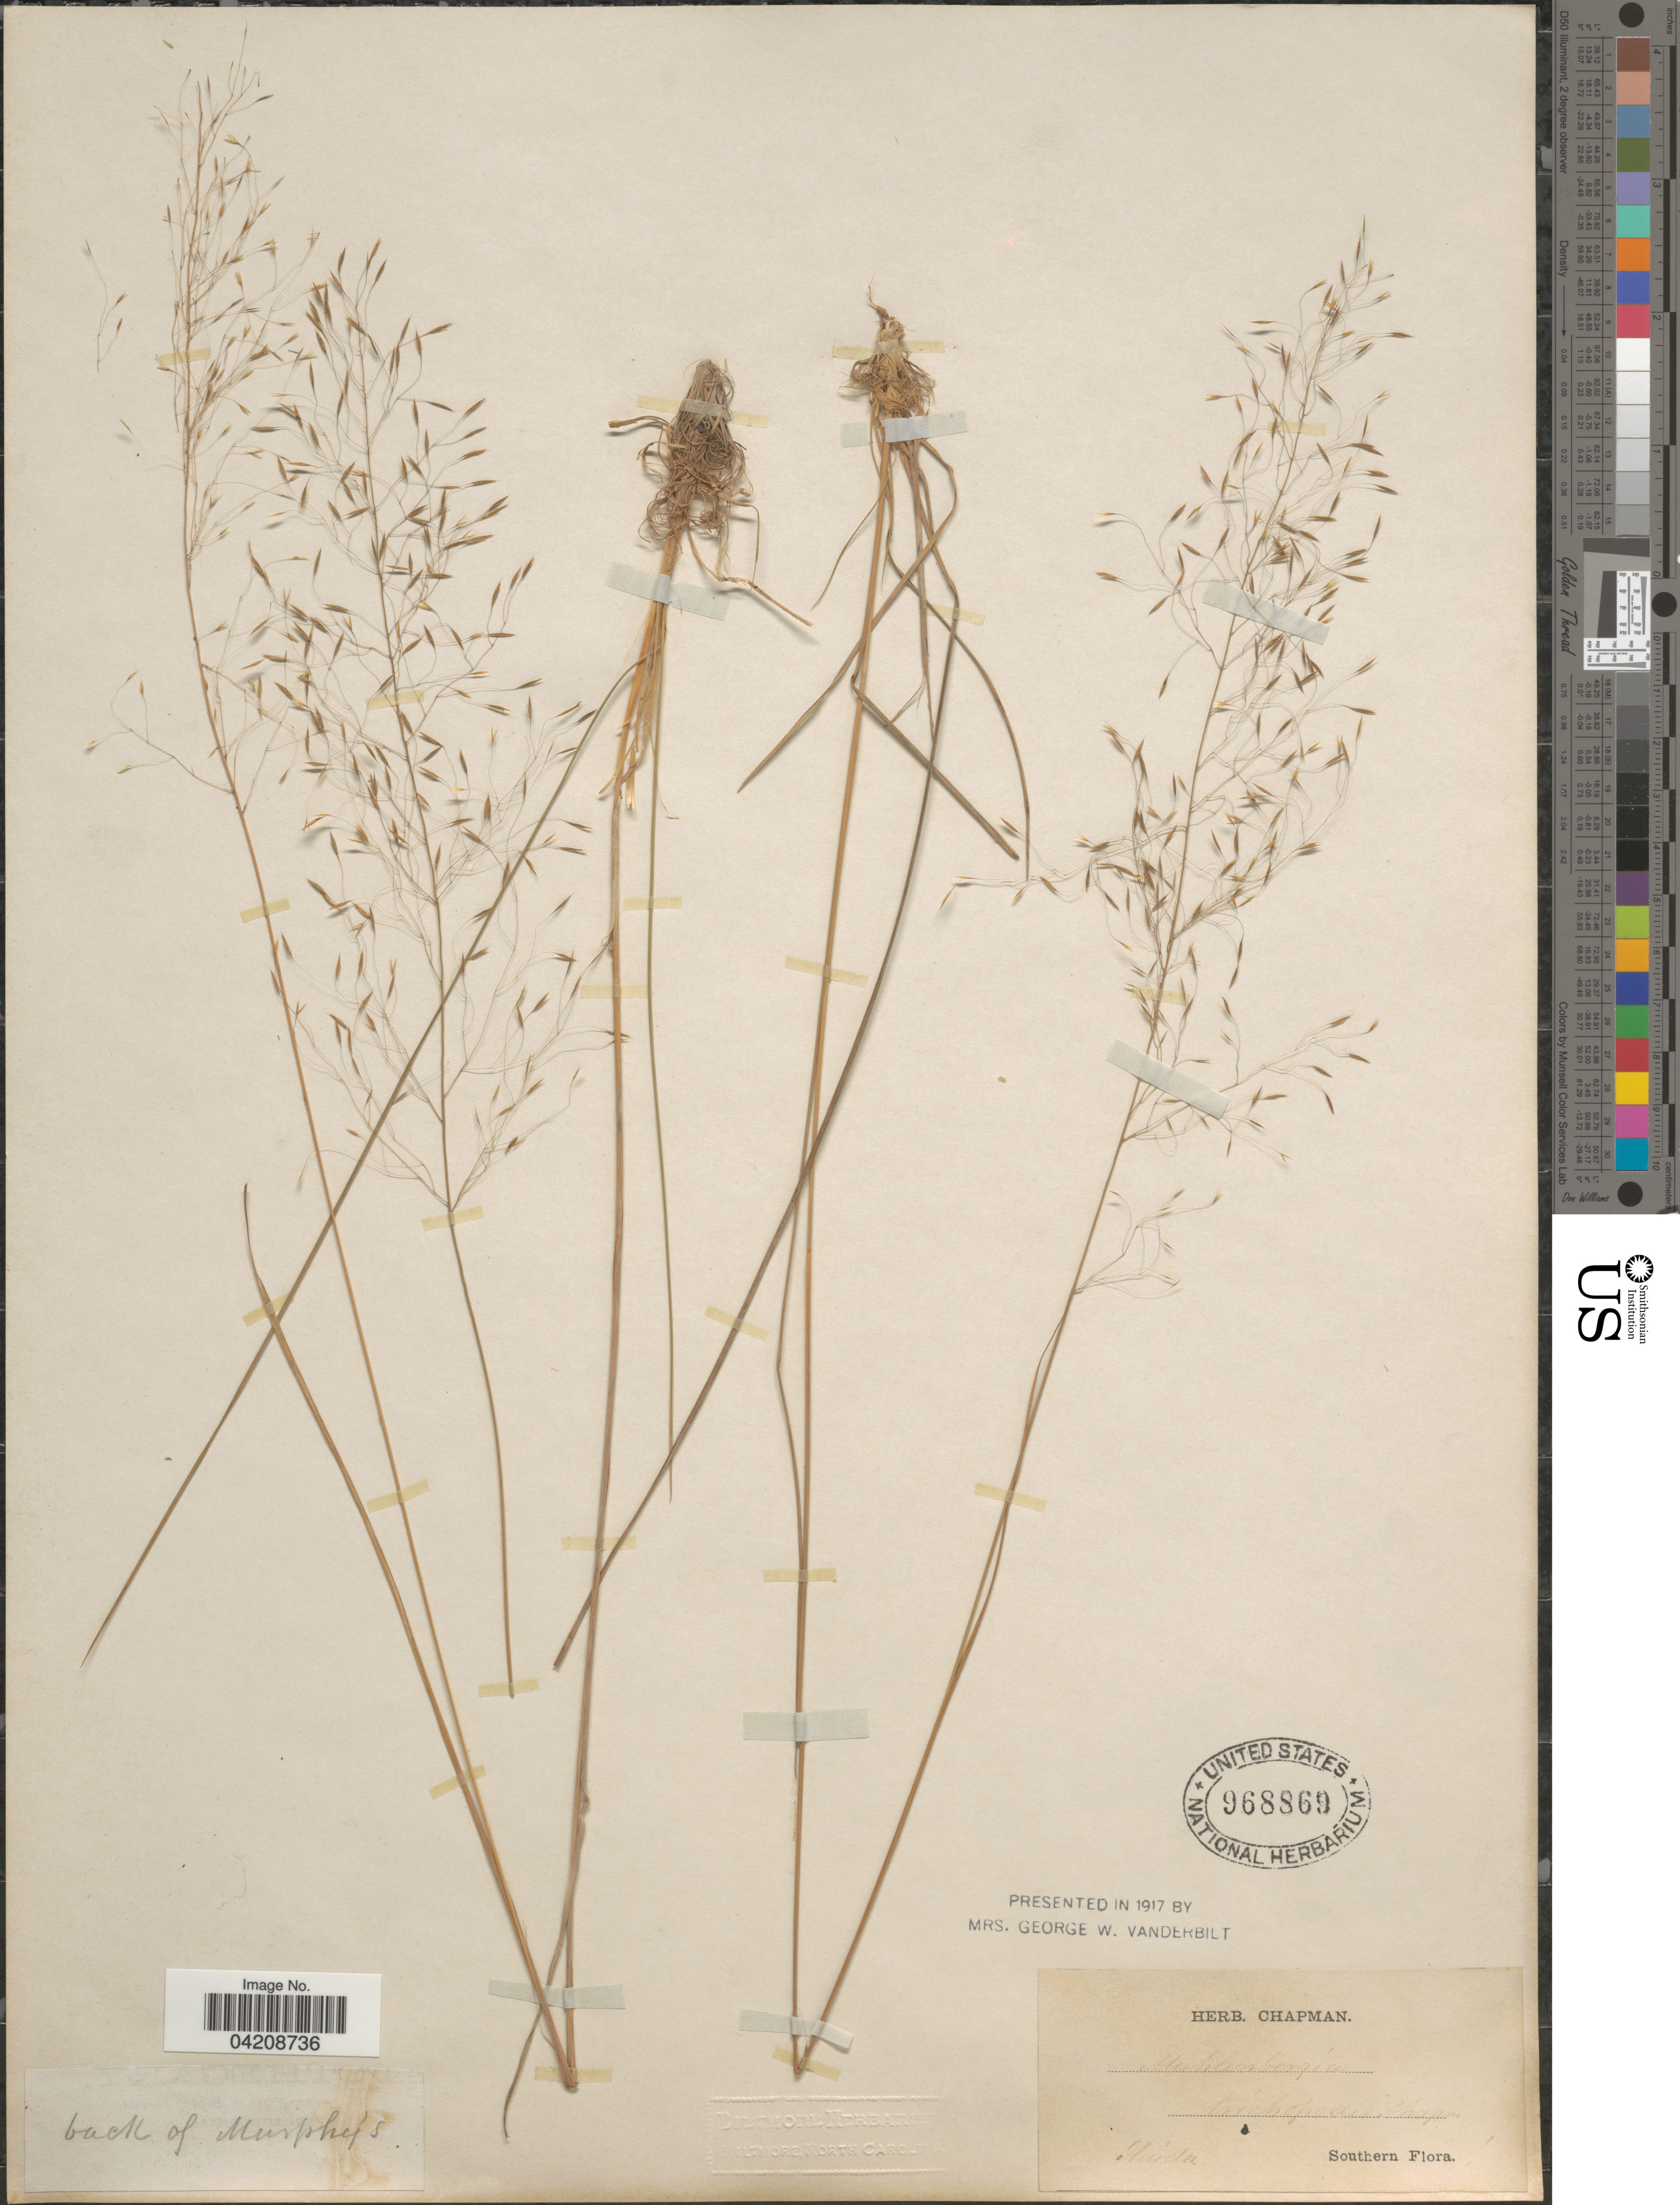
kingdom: Plantae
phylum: Tracheophyta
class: Liliopsida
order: Poales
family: Poaceae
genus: Muhlenbergia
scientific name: Muhlenbergia expansa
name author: Trin.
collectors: ex herb. Chapman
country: United States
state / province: Florida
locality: Southern.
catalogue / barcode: US 968869